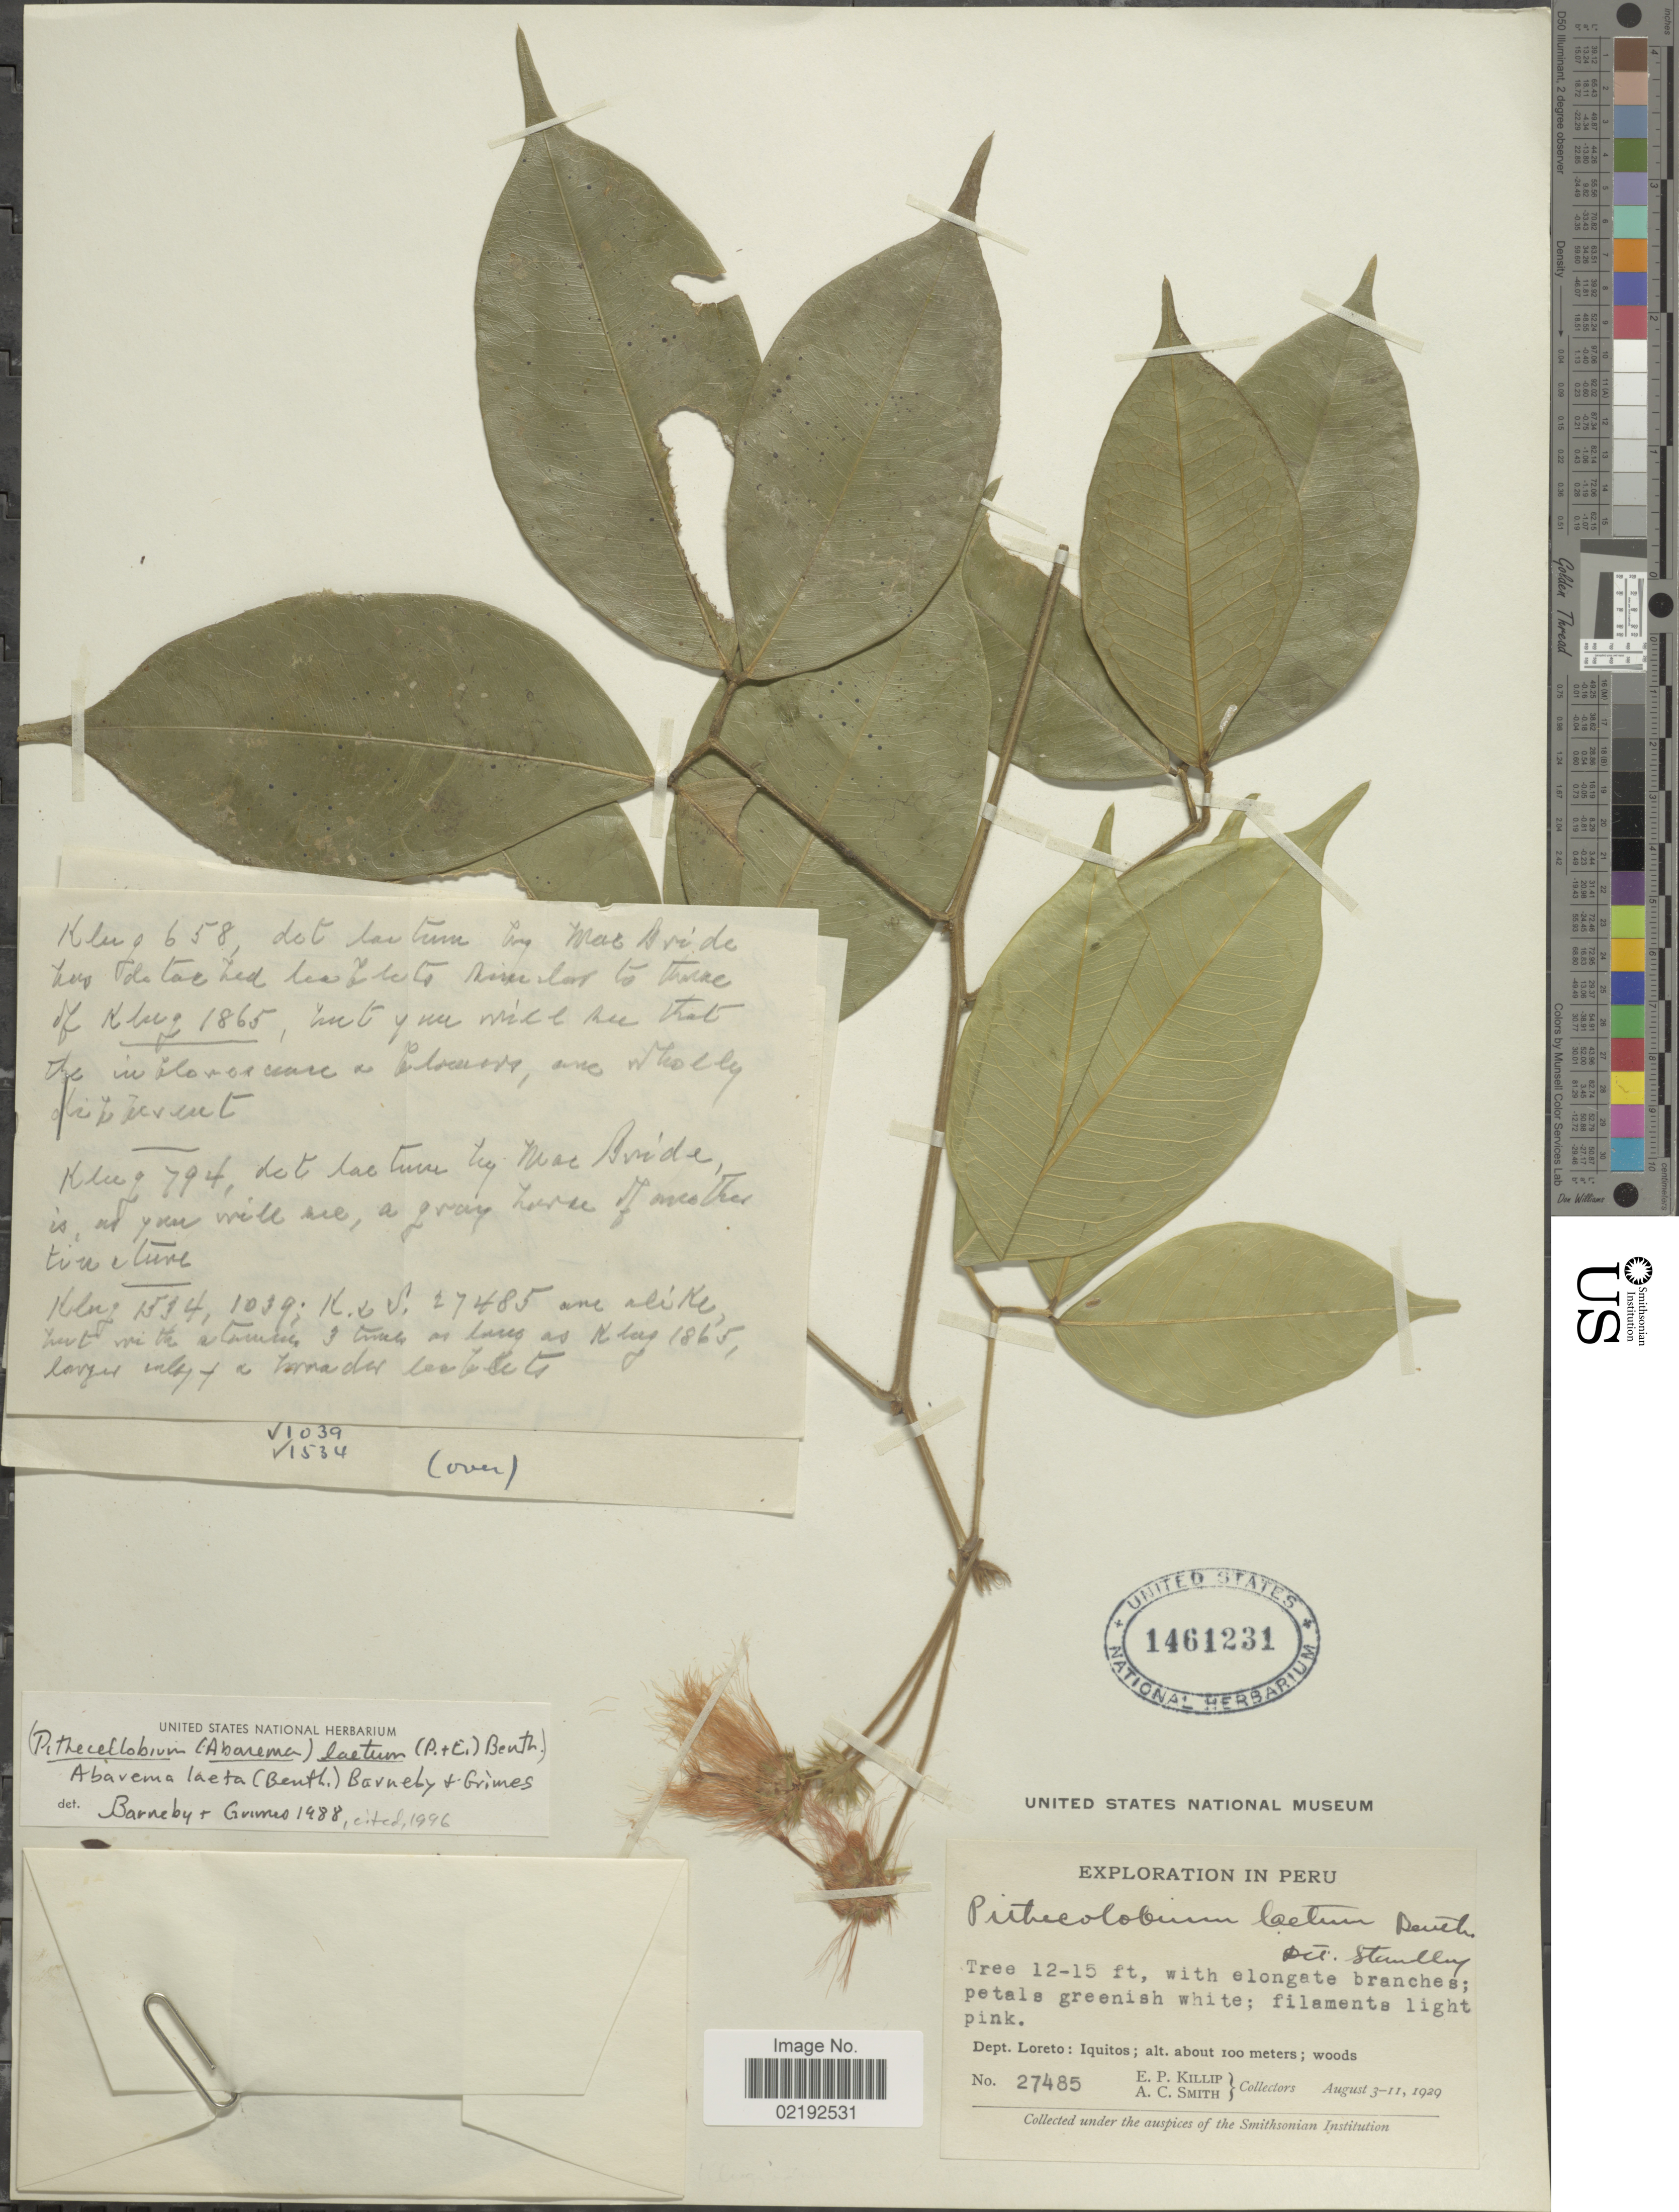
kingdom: Plantae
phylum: Tracheophyta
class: Magnoliopsida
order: Fabales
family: Fabaceae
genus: Abarema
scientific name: Abarema laeta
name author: (Benth.) Barneby & J.W. Grimes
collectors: E. P. Killip & A. C. Smith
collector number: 27485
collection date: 1929-08-03/1929-08-11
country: Peru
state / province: Loreto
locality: Iquitos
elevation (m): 100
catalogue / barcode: US 1461231